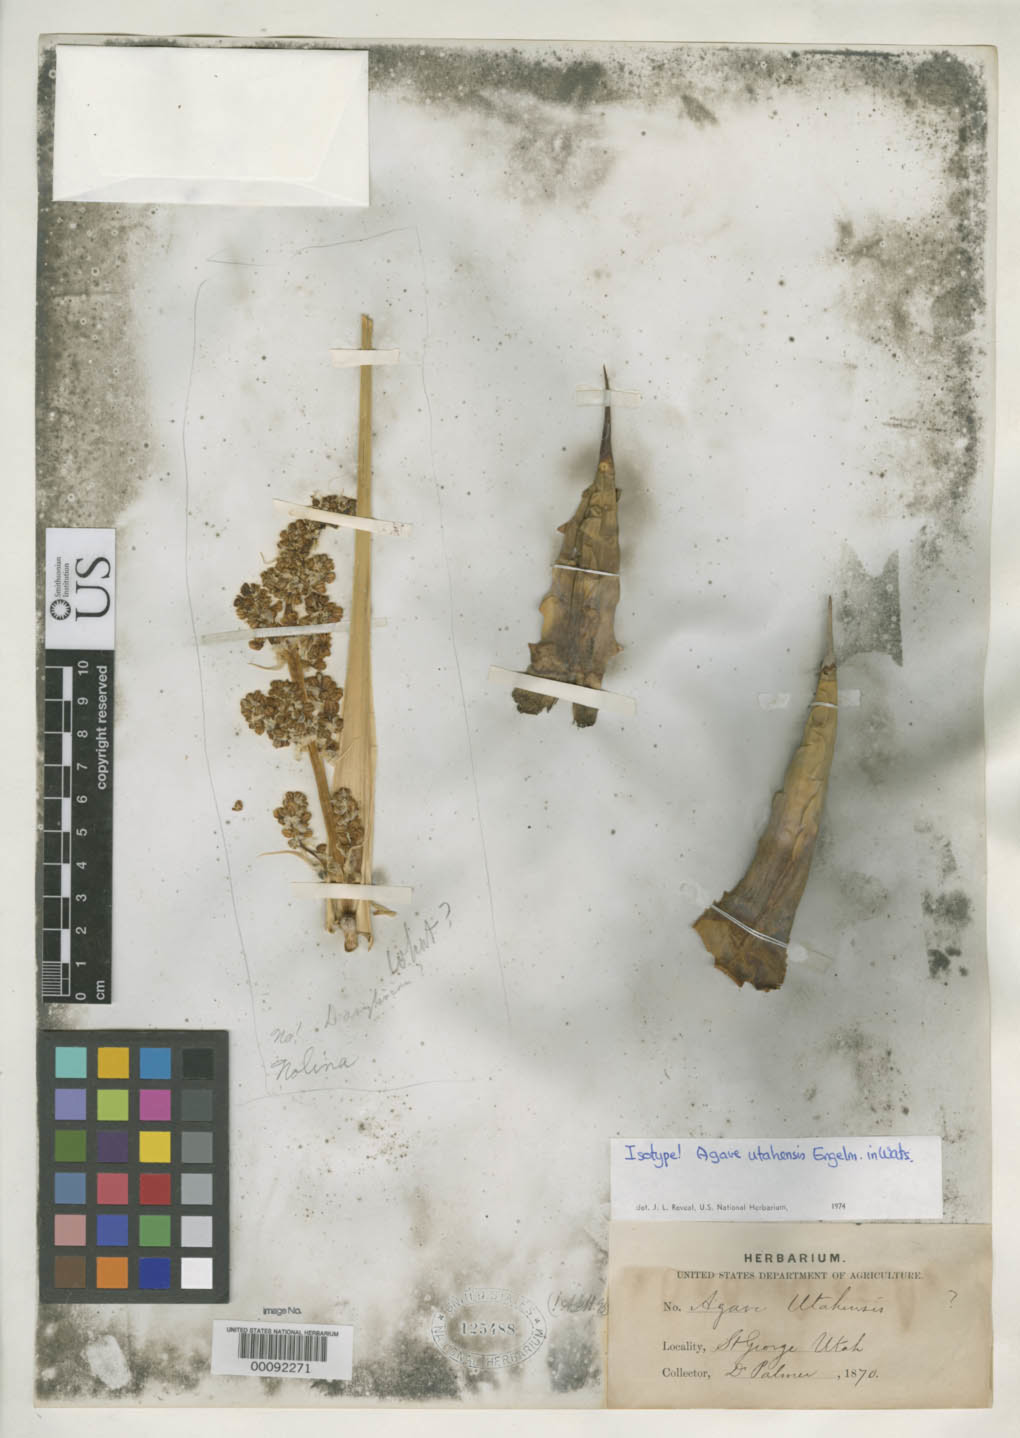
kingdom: Plantae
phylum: Tracheophyta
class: Liliopsida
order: Asparagales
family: Asparagaceae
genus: Agave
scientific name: Agave utahensis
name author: Engelm.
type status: Isolectotype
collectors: E. Palmer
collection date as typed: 1870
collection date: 1870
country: United States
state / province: Utah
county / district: Washington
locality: St. George.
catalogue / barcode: US 125488